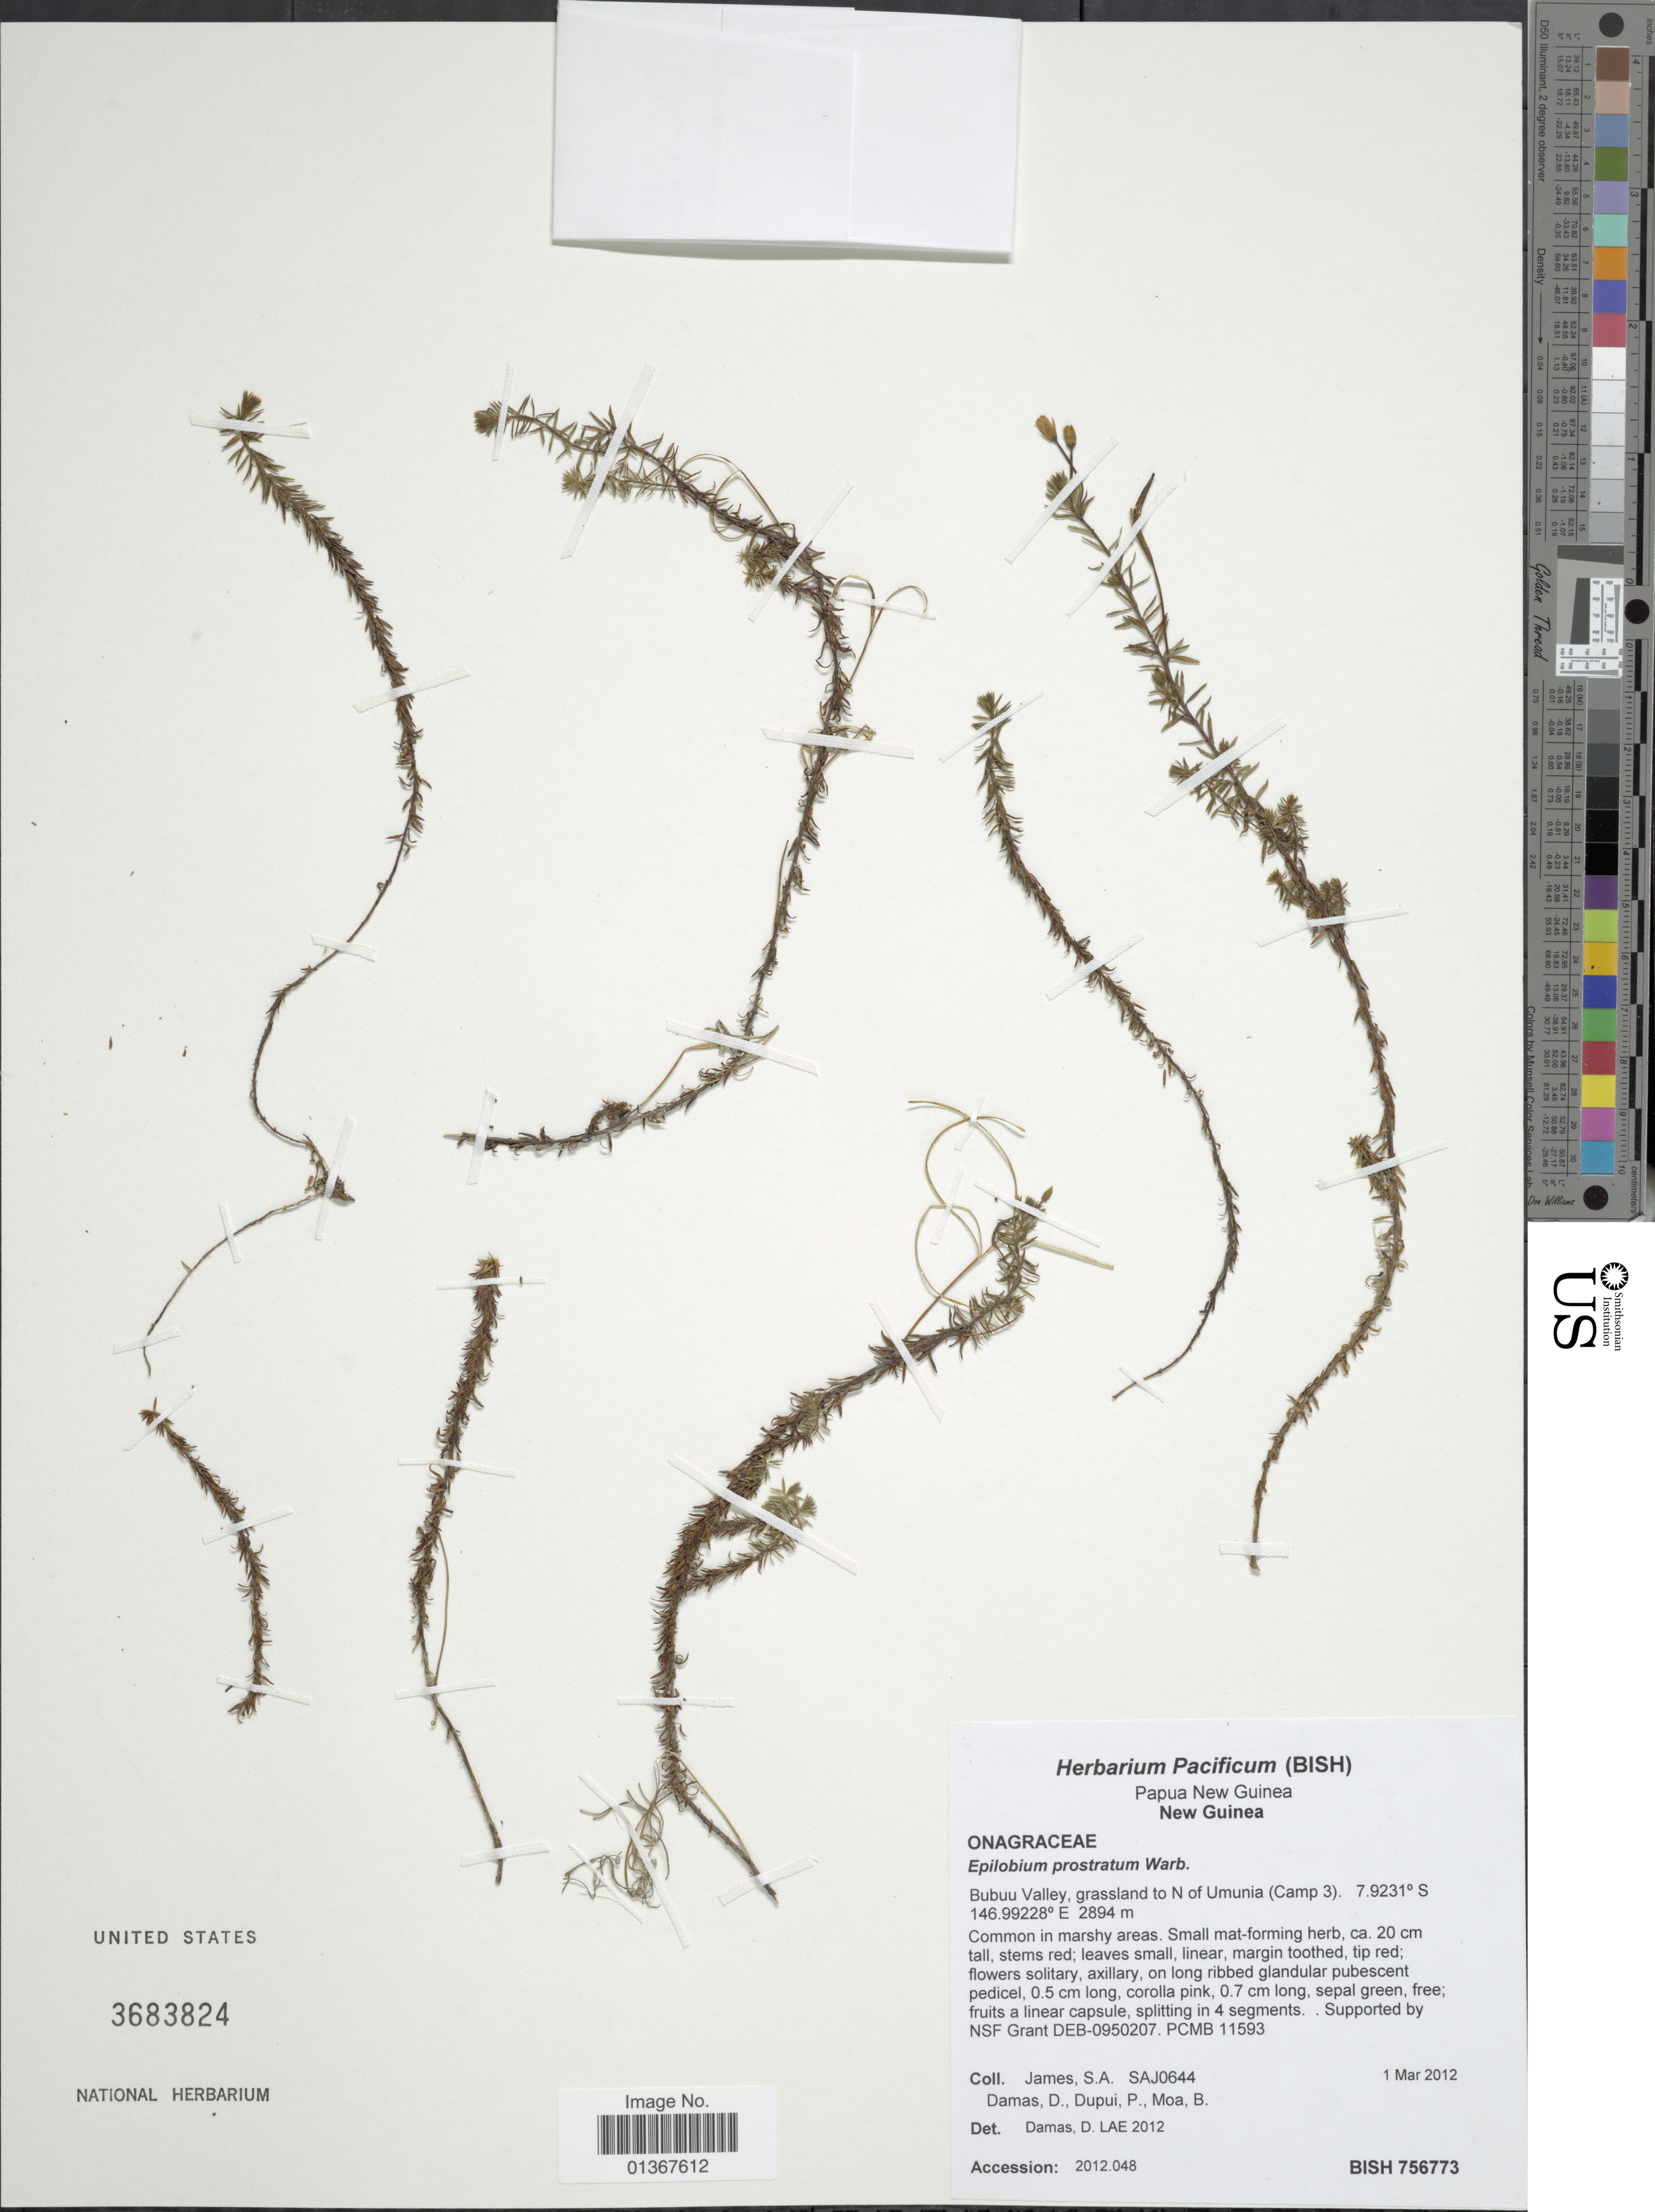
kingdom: Plantae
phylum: Tracheophyta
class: Magnoliopsida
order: Myrtales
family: Onagraceae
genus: Epilobium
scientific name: Epilobium prostratum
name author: Warb.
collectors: S. James, D. Damas, P. Dupui & B. Moa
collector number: SAJ0644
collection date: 2012-03-01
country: Papua New Guinea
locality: Bubuu Valley, grassland to N of Umunia (Camp 3).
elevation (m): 2894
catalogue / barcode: US 3683824